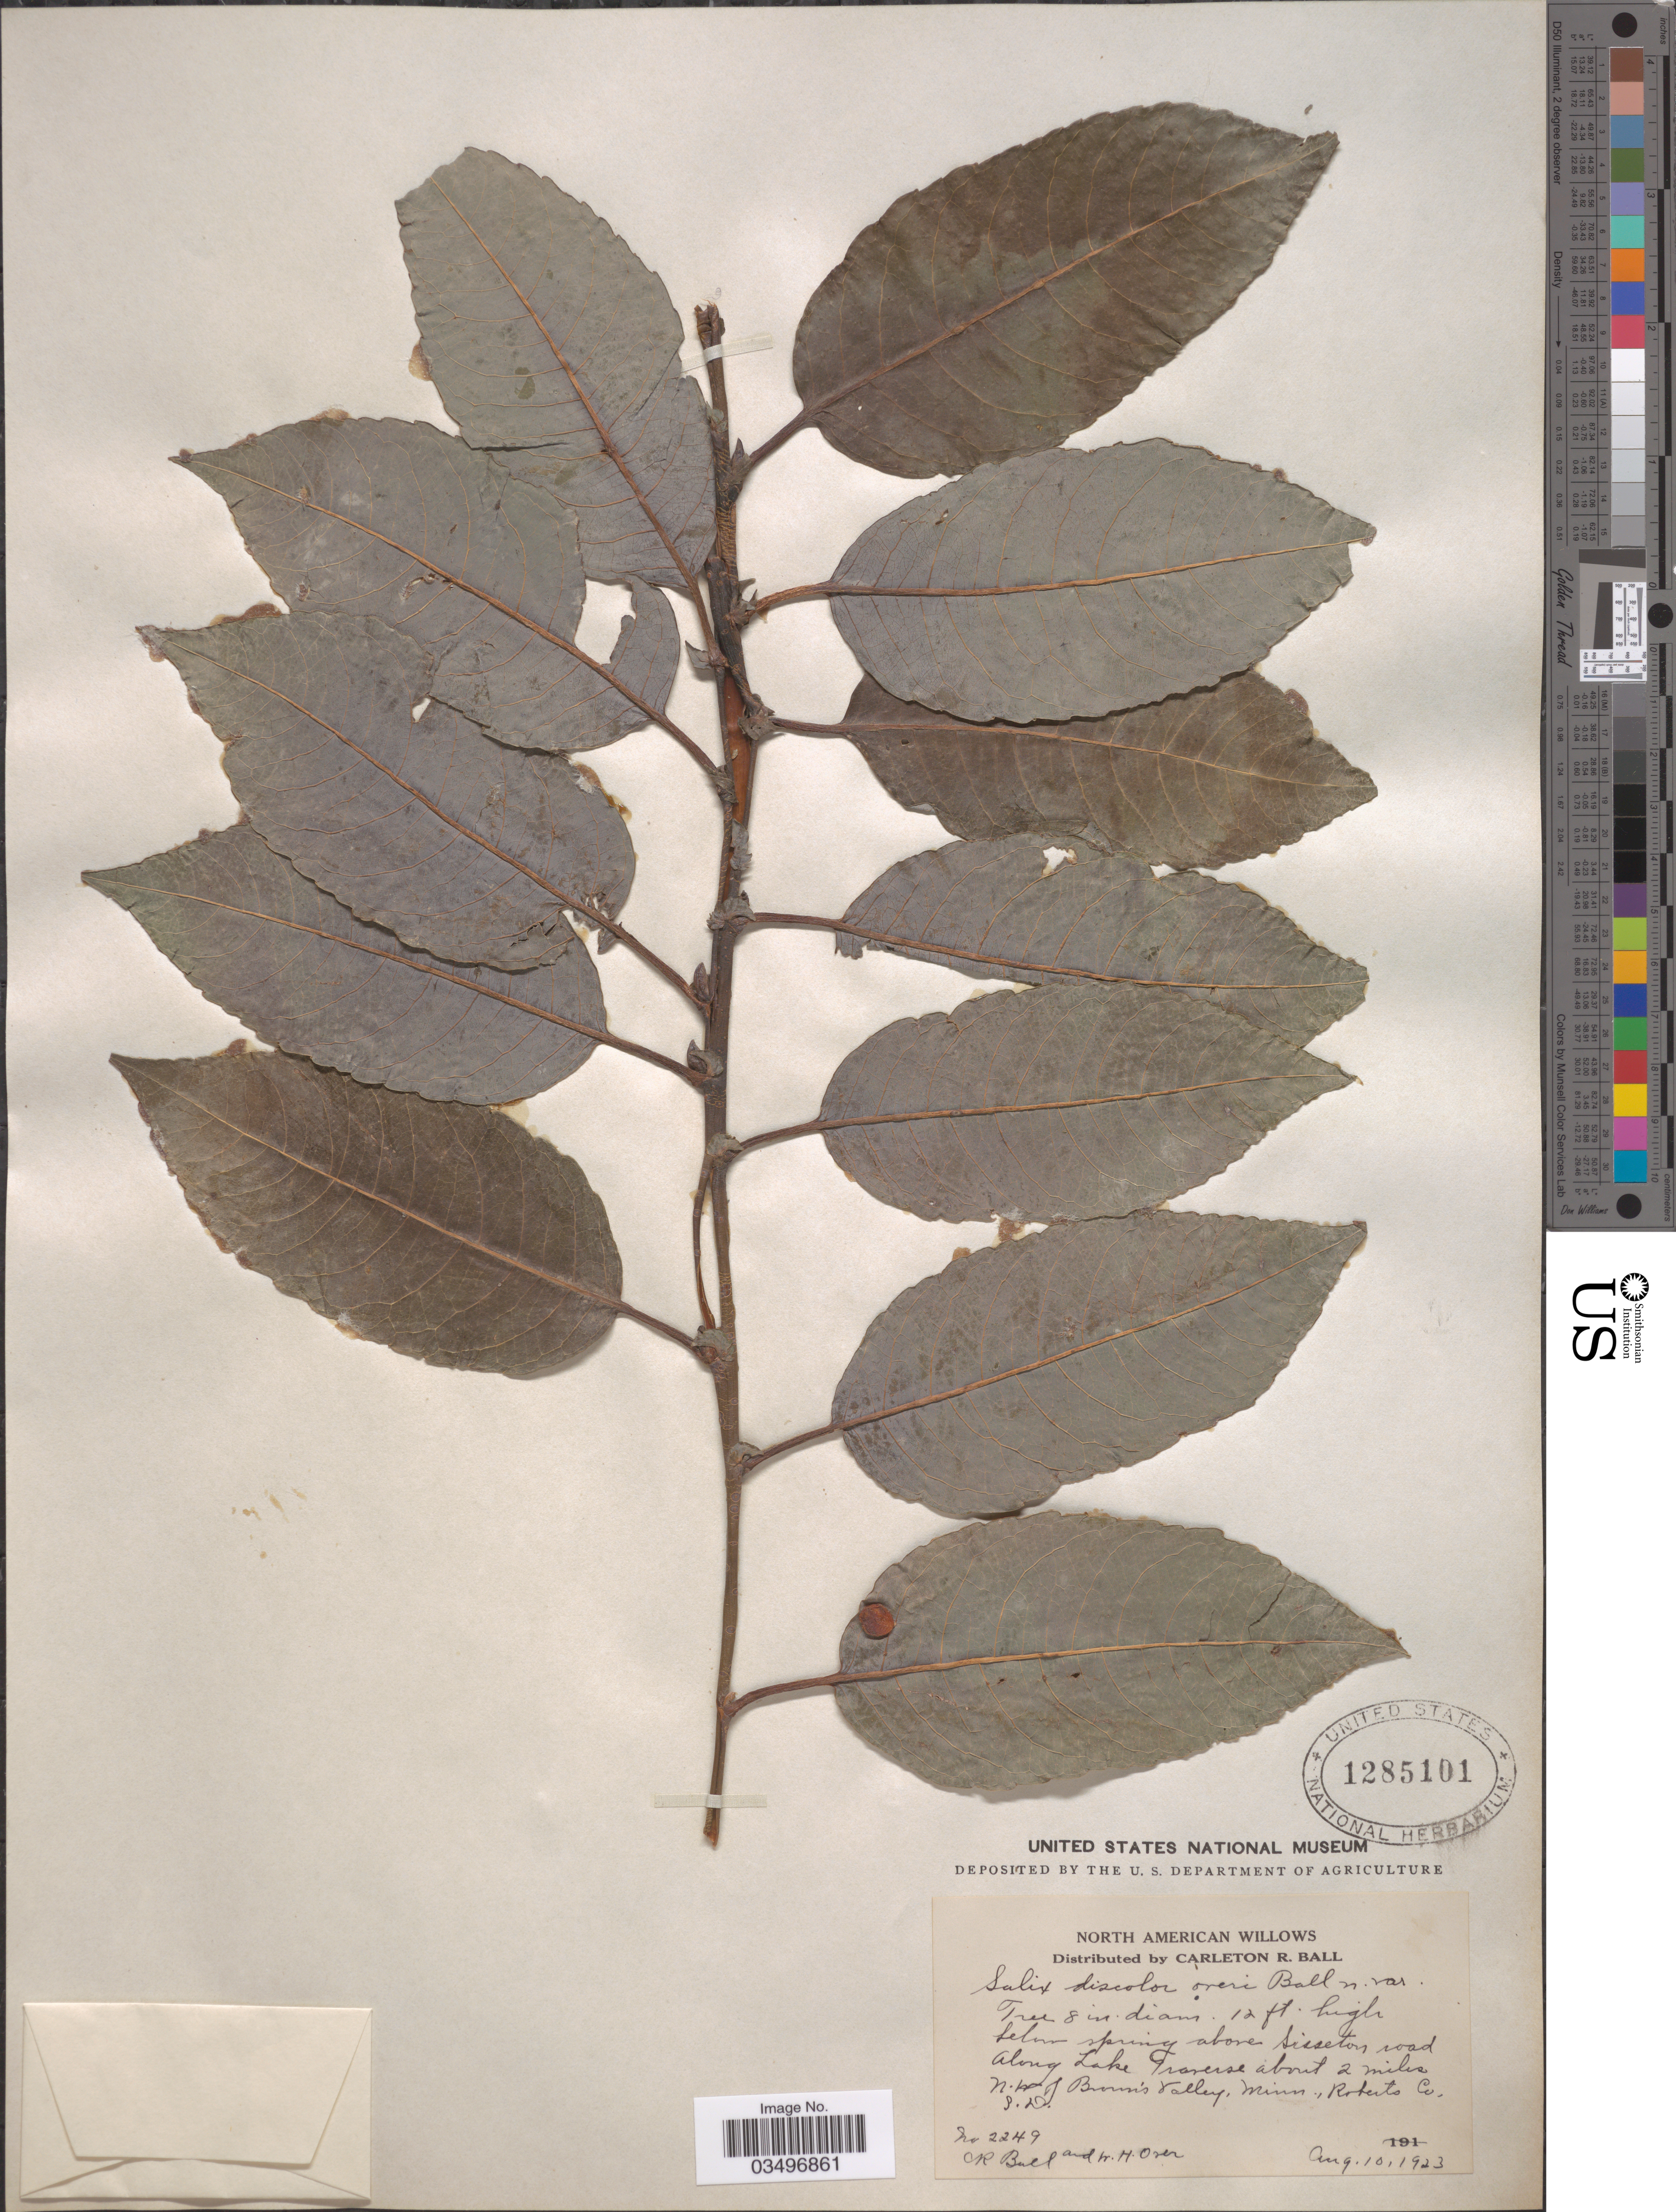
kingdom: Plantae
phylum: Tracheophyta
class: Magnoliopsida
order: Malpighiales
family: Salicaceae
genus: Salix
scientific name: Salix discolor var. overi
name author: C.R. Ball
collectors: C. R. Ball & W. Over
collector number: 2249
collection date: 1923-08-10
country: United States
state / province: South Dakota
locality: Below spring above Sisseton road along Lake Traverse about 2 miles N. W. of Brown' s Valley, Minn., Roberto Co.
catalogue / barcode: US 1285101